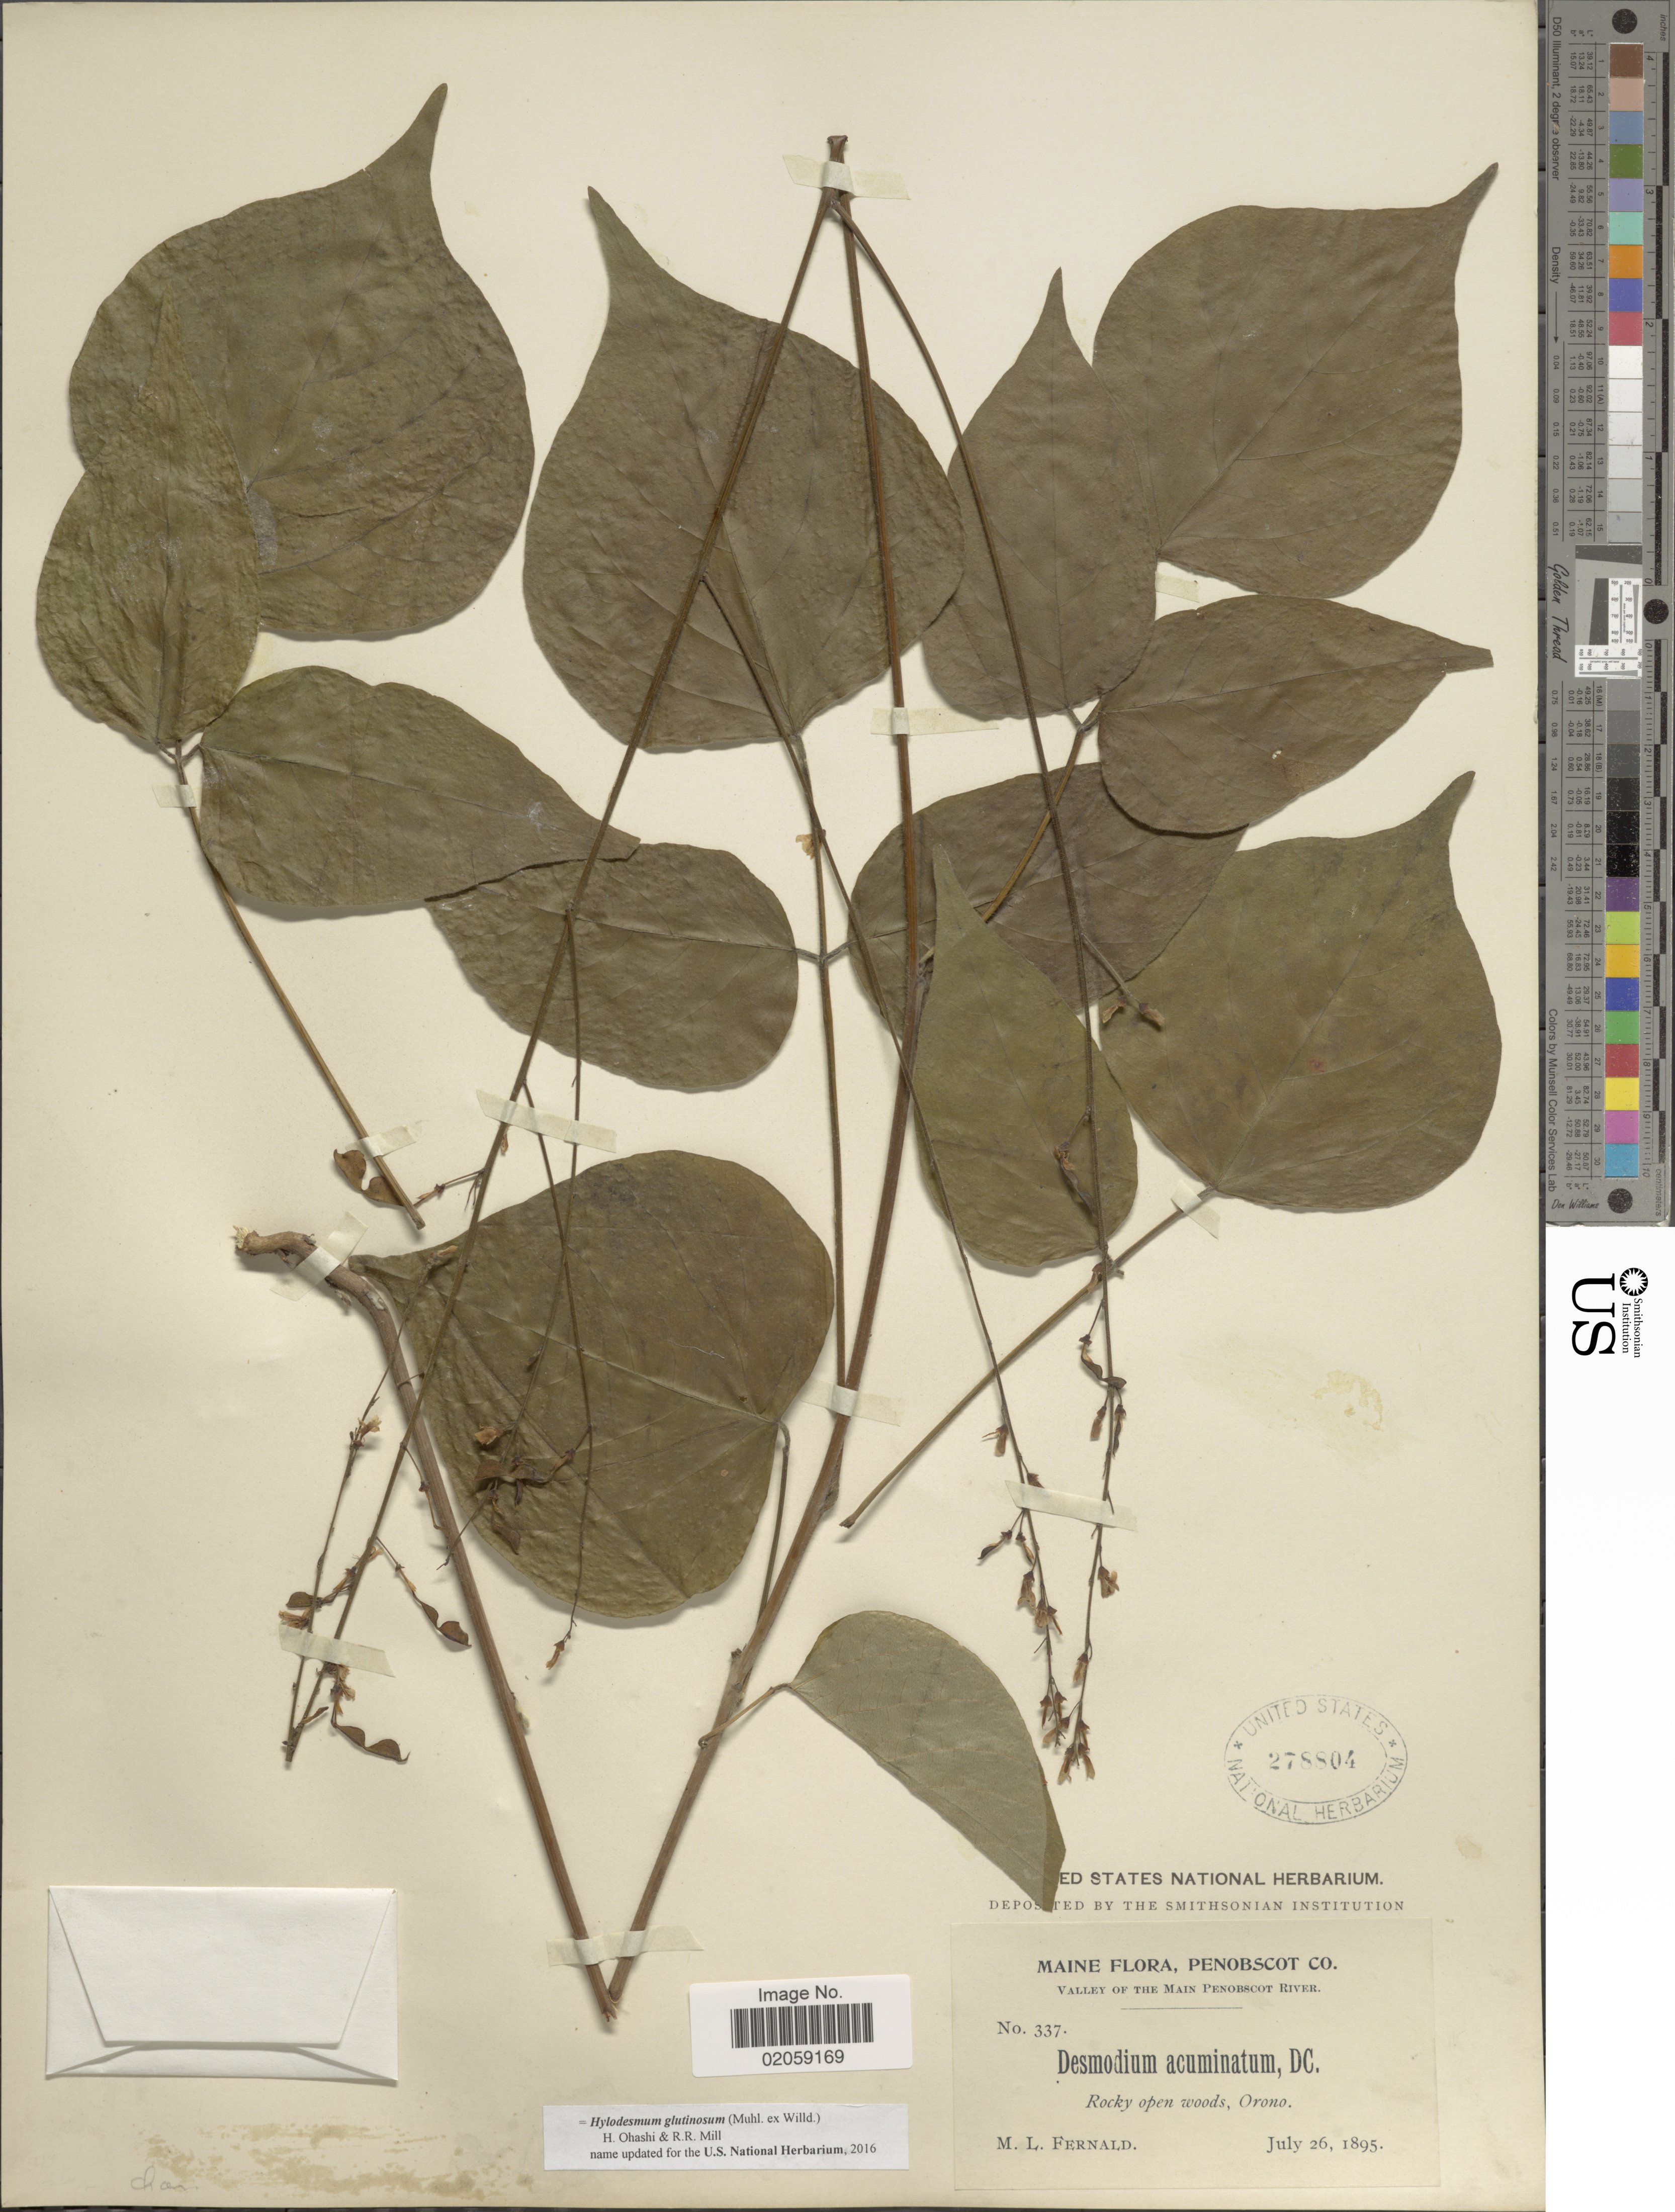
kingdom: Plantae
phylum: Tracheophyta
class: Magnoliopsida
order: Fabales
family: Fabaceae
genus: Hylodesmum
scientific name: Hylodesmum glutinosum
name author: (Muhl. ex Willd.) H. Ohashi & R.R. Mill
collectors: M. L. Fernald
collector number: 337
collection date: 1895-07-26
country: United States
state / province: Maine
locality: Penobscot Co., Main Penobscot River, Ororno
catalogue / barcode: US 278804